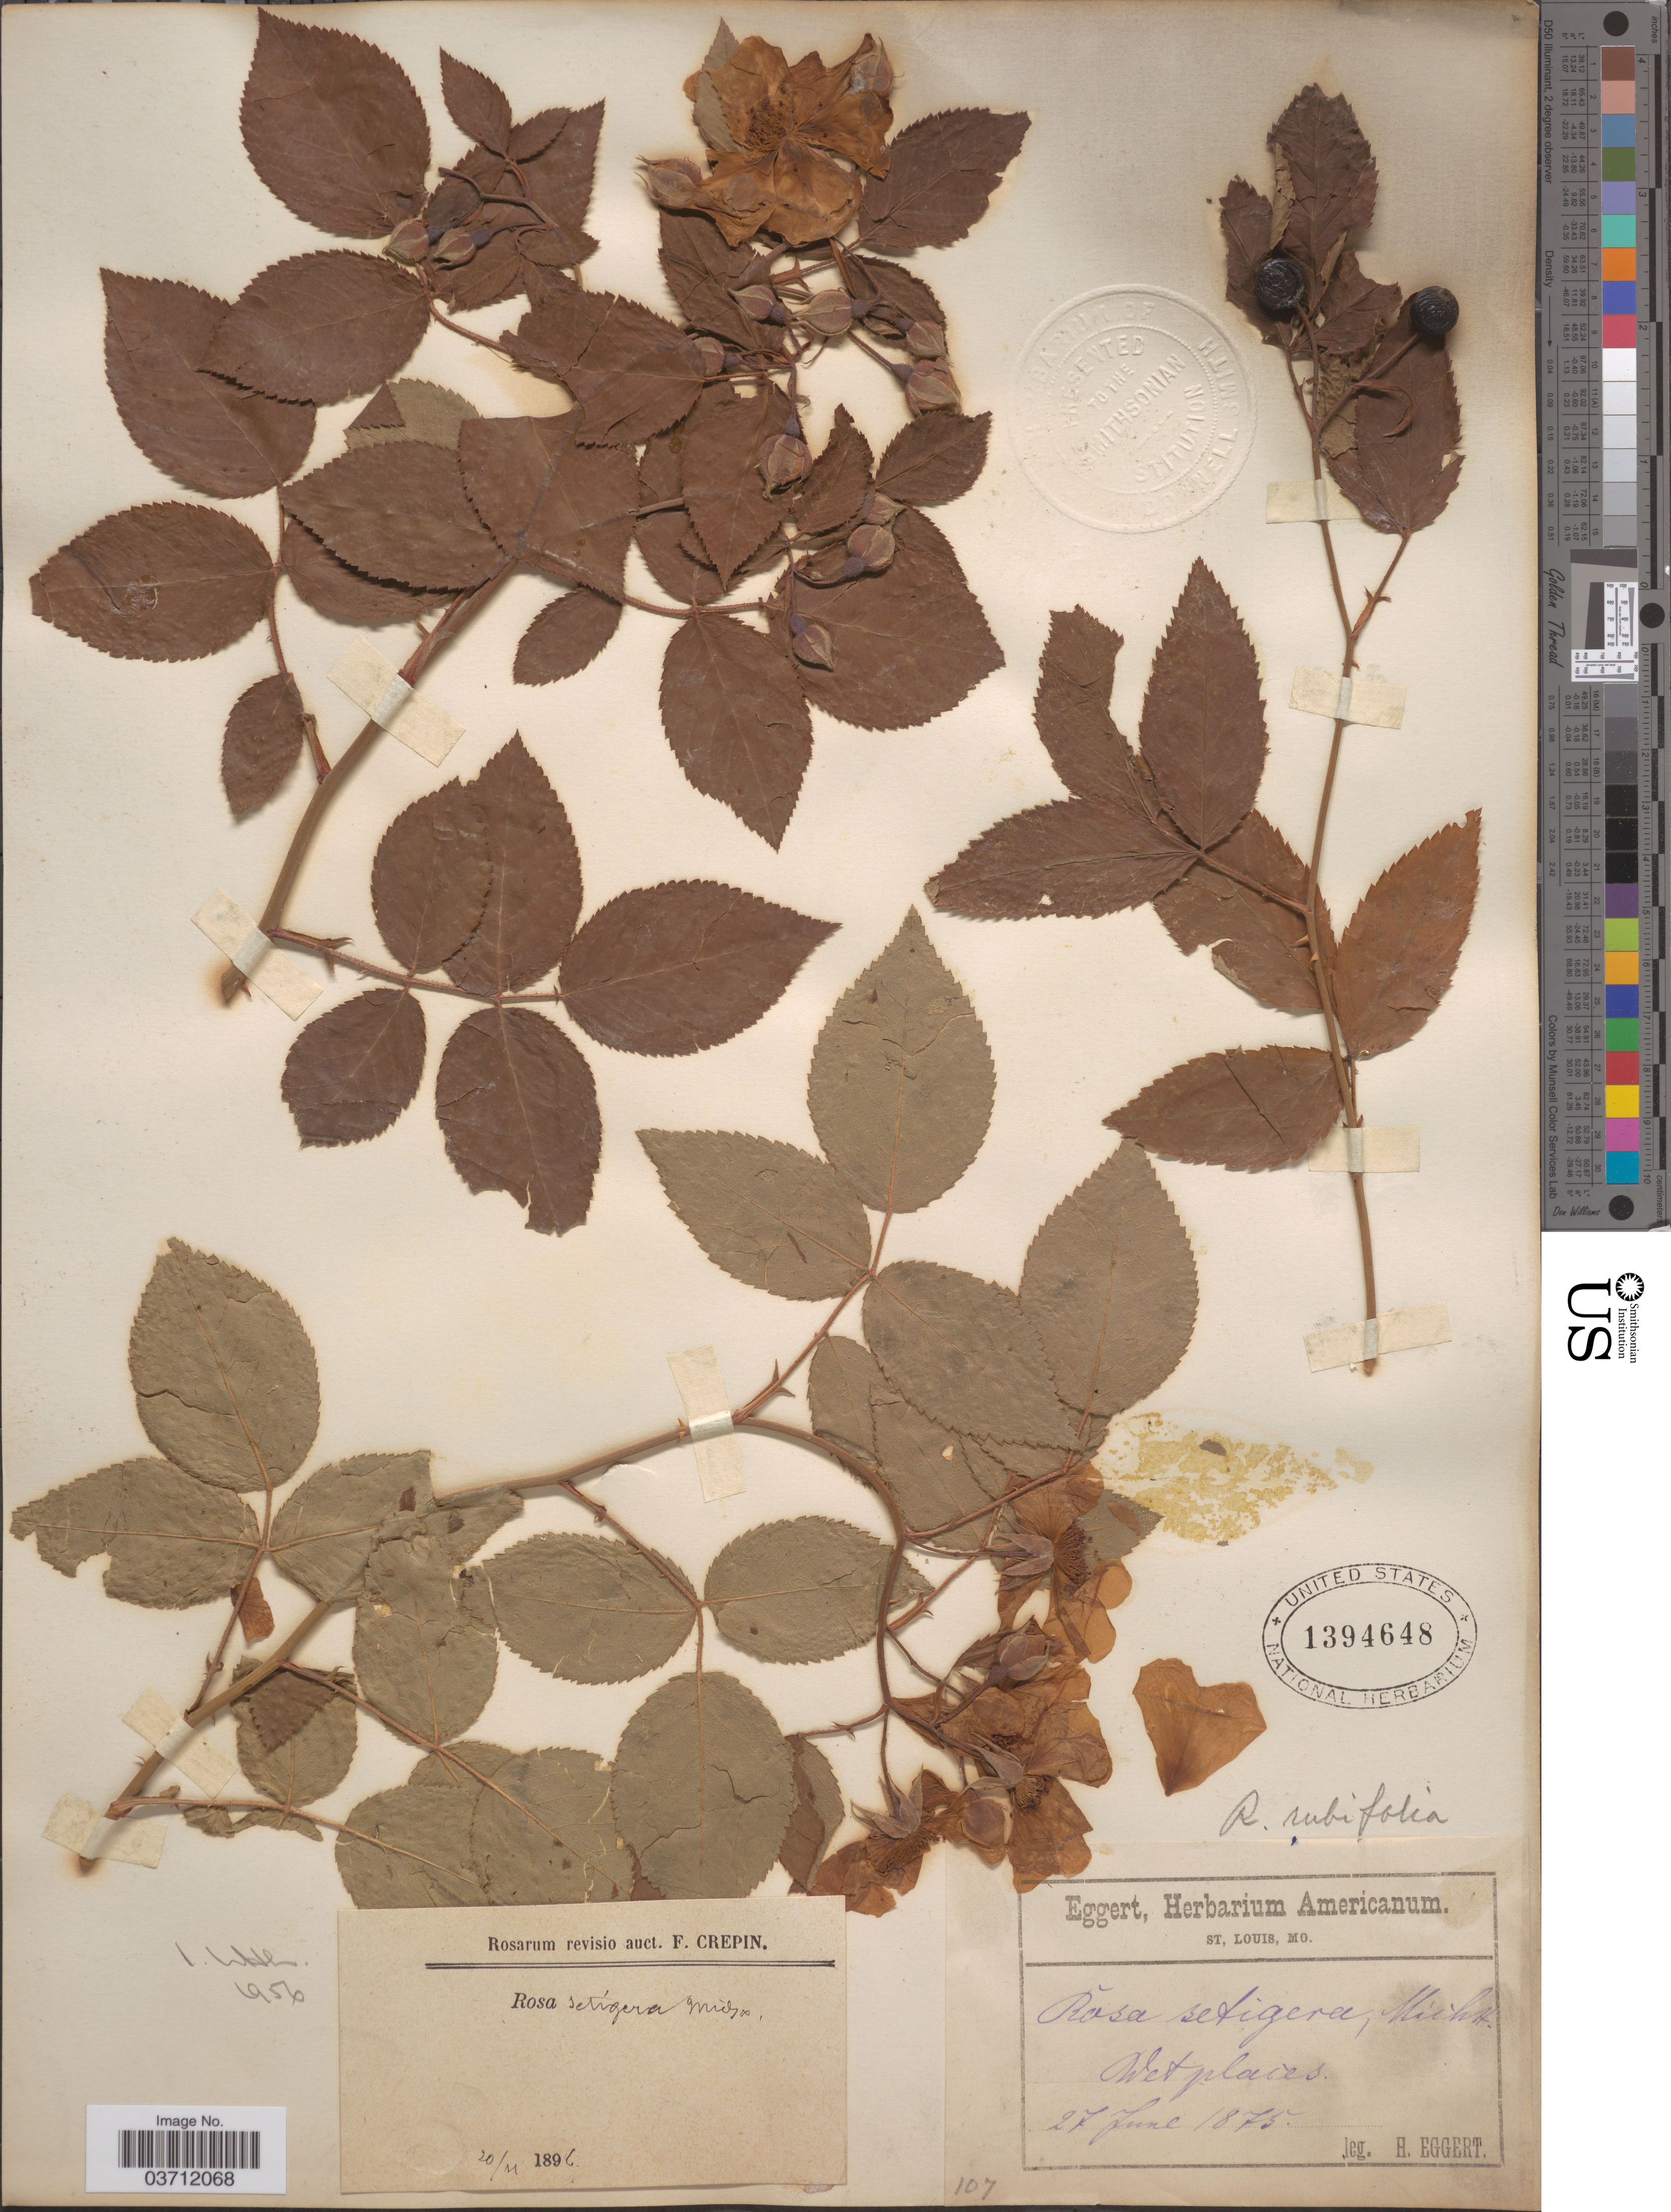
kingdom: Plantae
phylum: Tracheophyta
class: Magnoliopsida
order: Rosales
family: Rosaceae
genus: Rosa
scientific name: Rosa setigera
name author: Michx.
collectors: H. Eggert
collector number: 107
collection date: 1875-06-27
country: United States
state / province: Missouri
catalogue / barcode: US 1394648